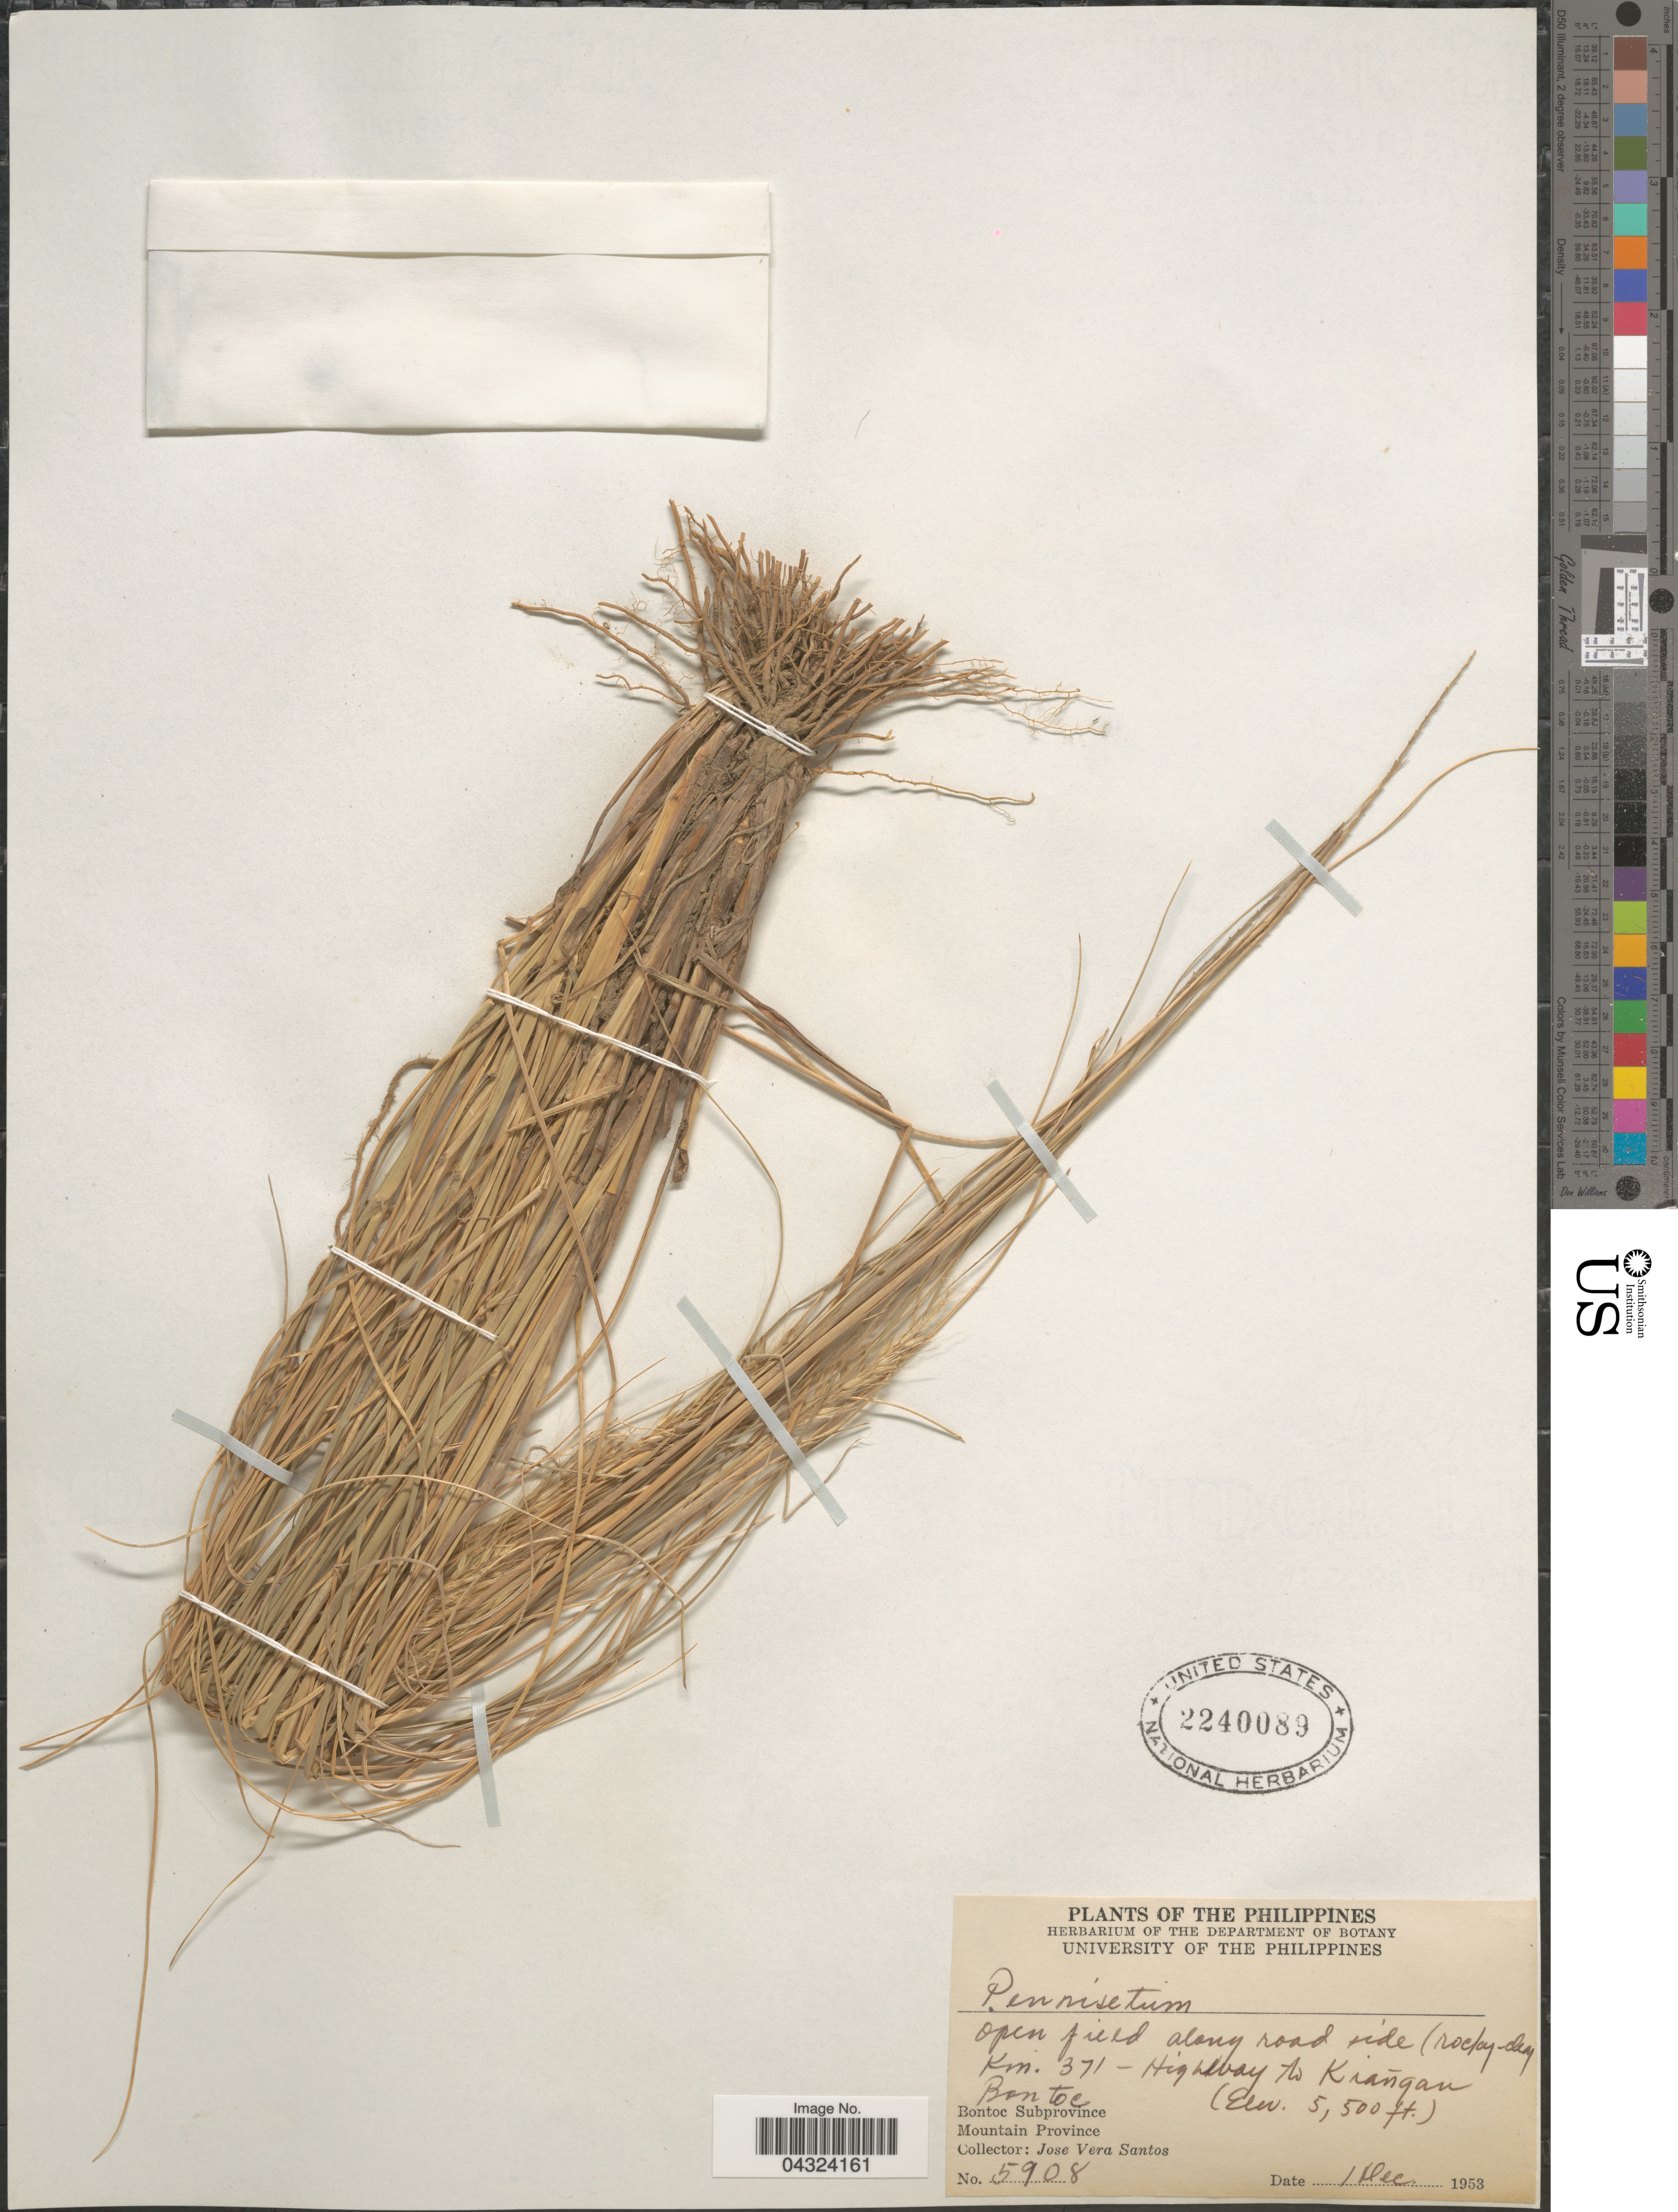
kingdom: Plantae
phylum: Tracheophyta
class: Liliopsida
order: Poales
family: Poaceae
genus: Cenchrus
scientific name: Cenchrus sp.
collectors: J. Santos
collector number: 5908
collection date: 1953-12-01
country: Philippines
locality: Open field along road side (rocky-clay) Km. 371 - Highway to Kiañgan Bontoe. Bontoe Subprovince. Mountain Province.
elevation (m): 1676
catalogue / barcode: US 2240089